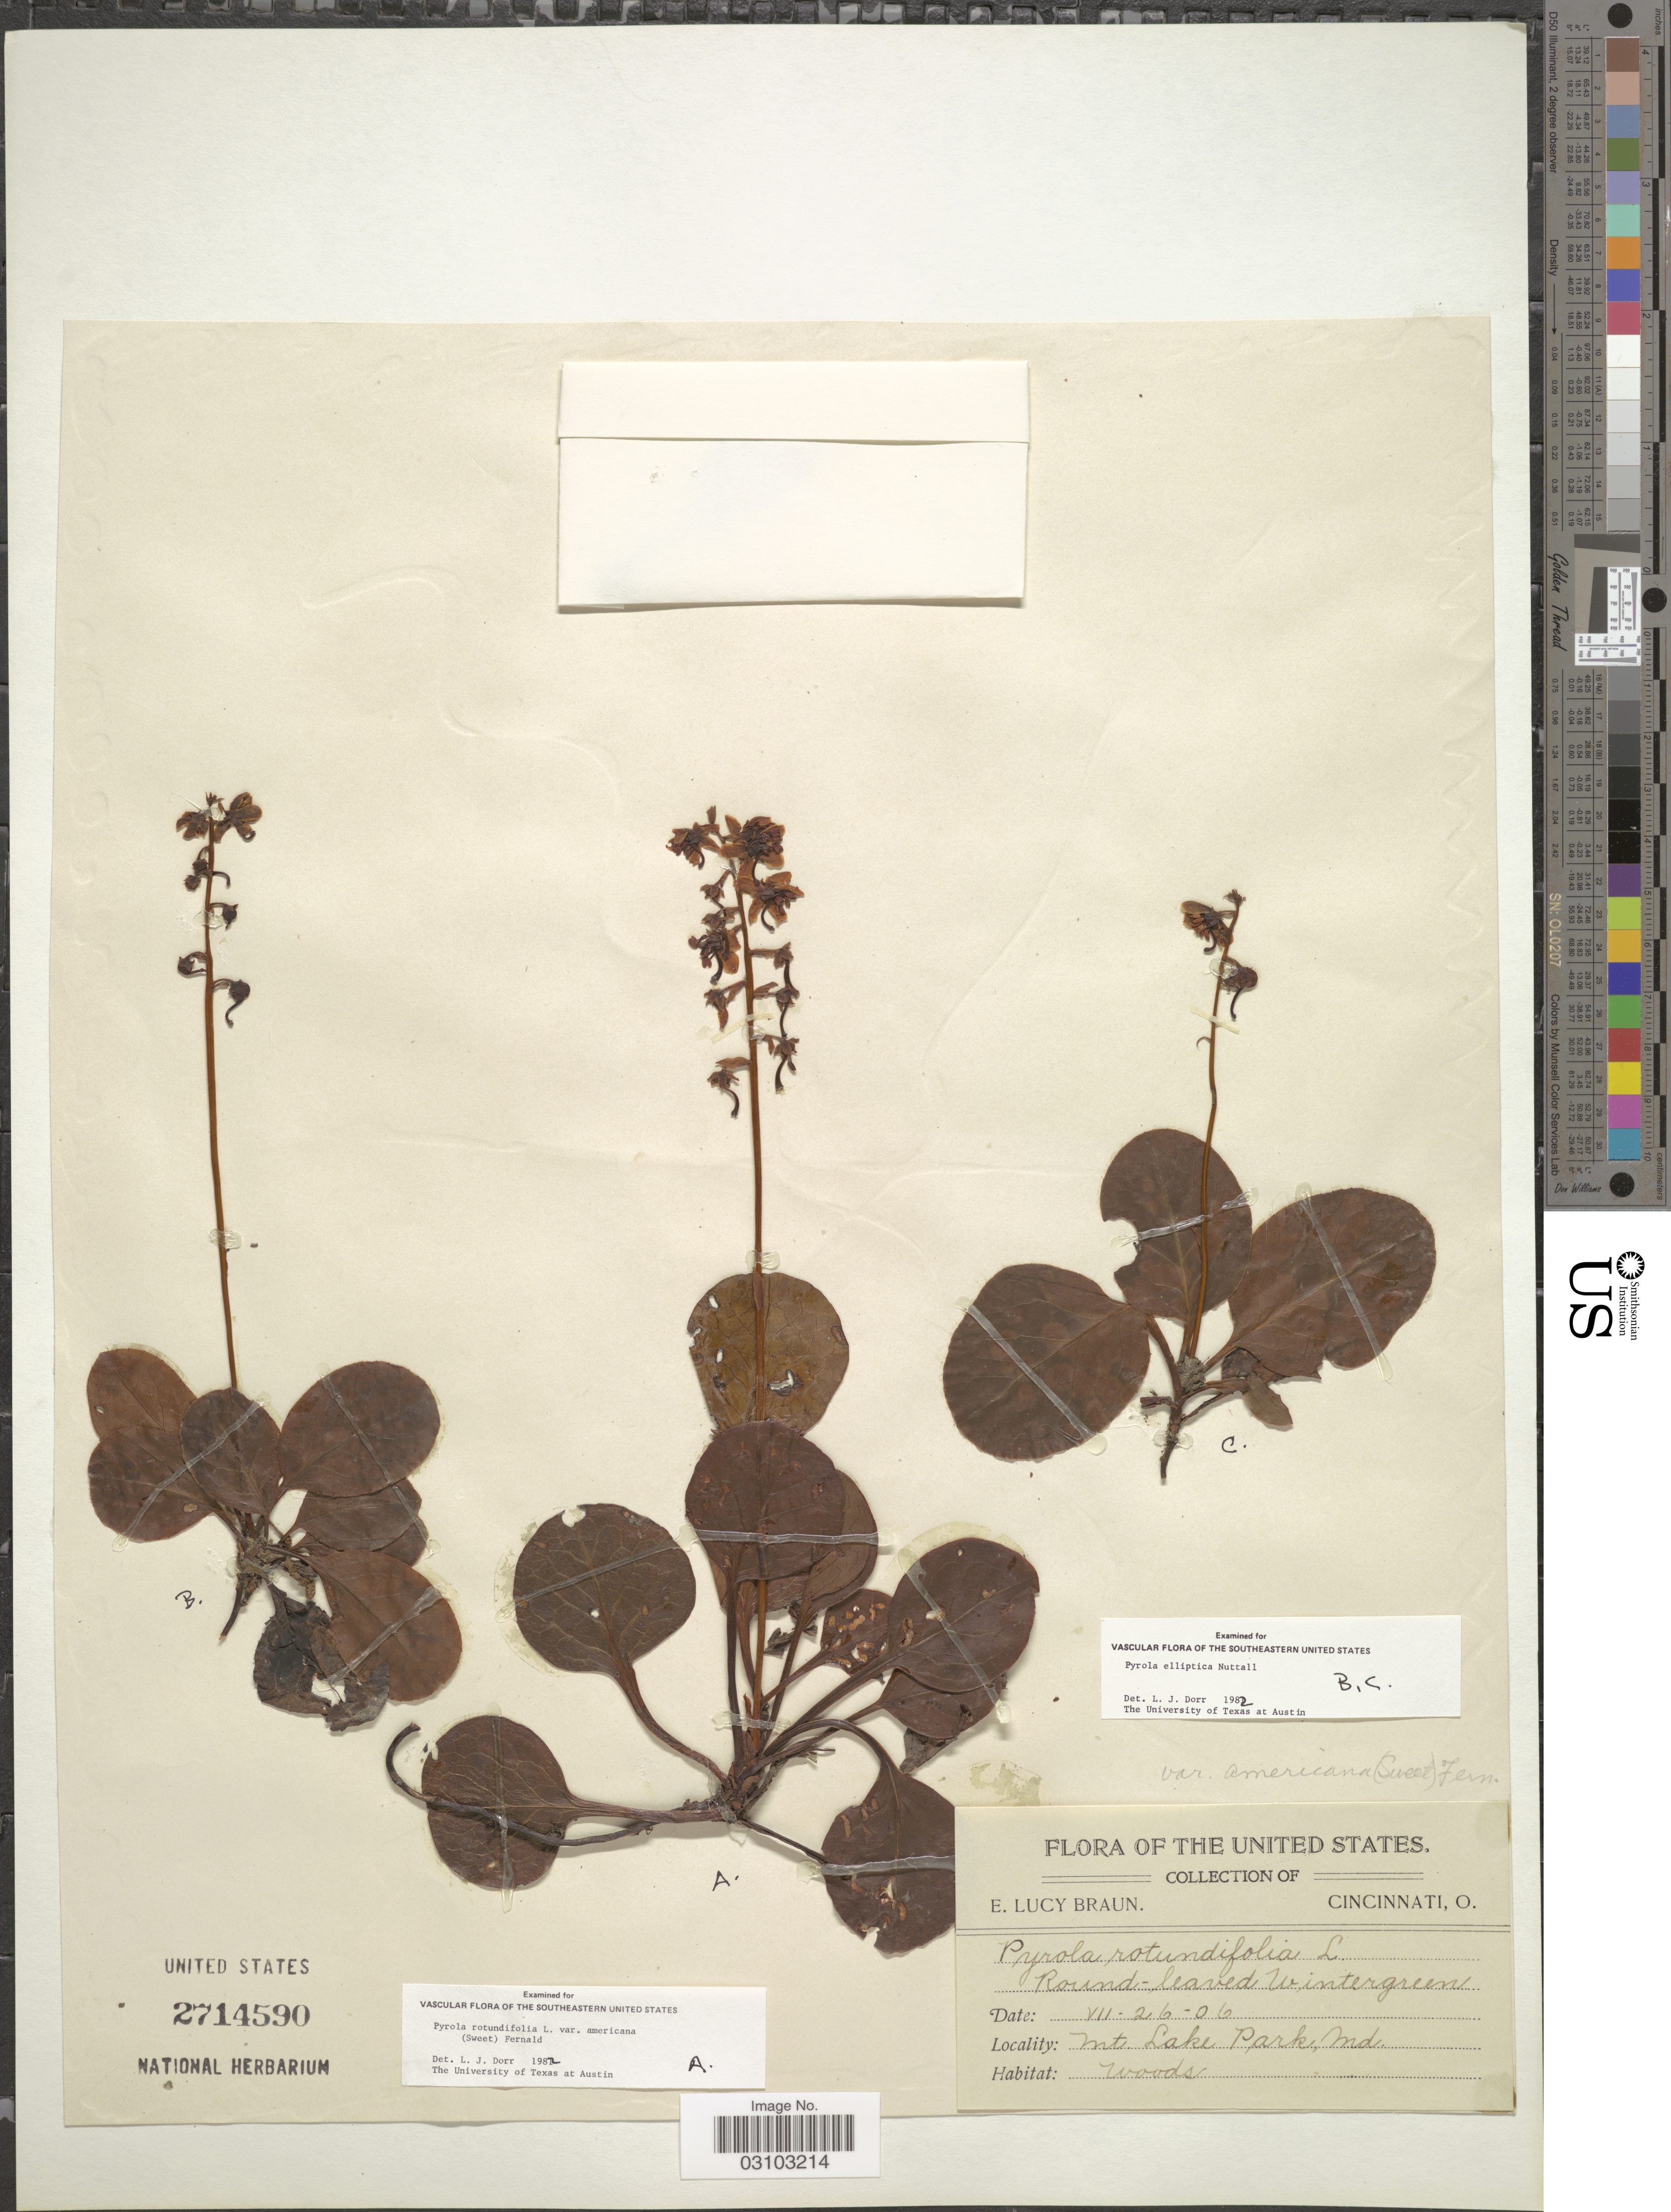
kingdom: Plantae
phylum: Tracheophyta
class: Magnoliopsida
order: Ericales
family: Ericaceae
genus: Pyrola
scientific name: Pyrola americana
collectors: E. L. Braun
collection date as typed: Transcribed d/m/y: 26/7/6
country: United States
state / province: Maryland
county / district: Garrett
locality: Mt. Lake Park.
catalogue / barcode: US 2714590